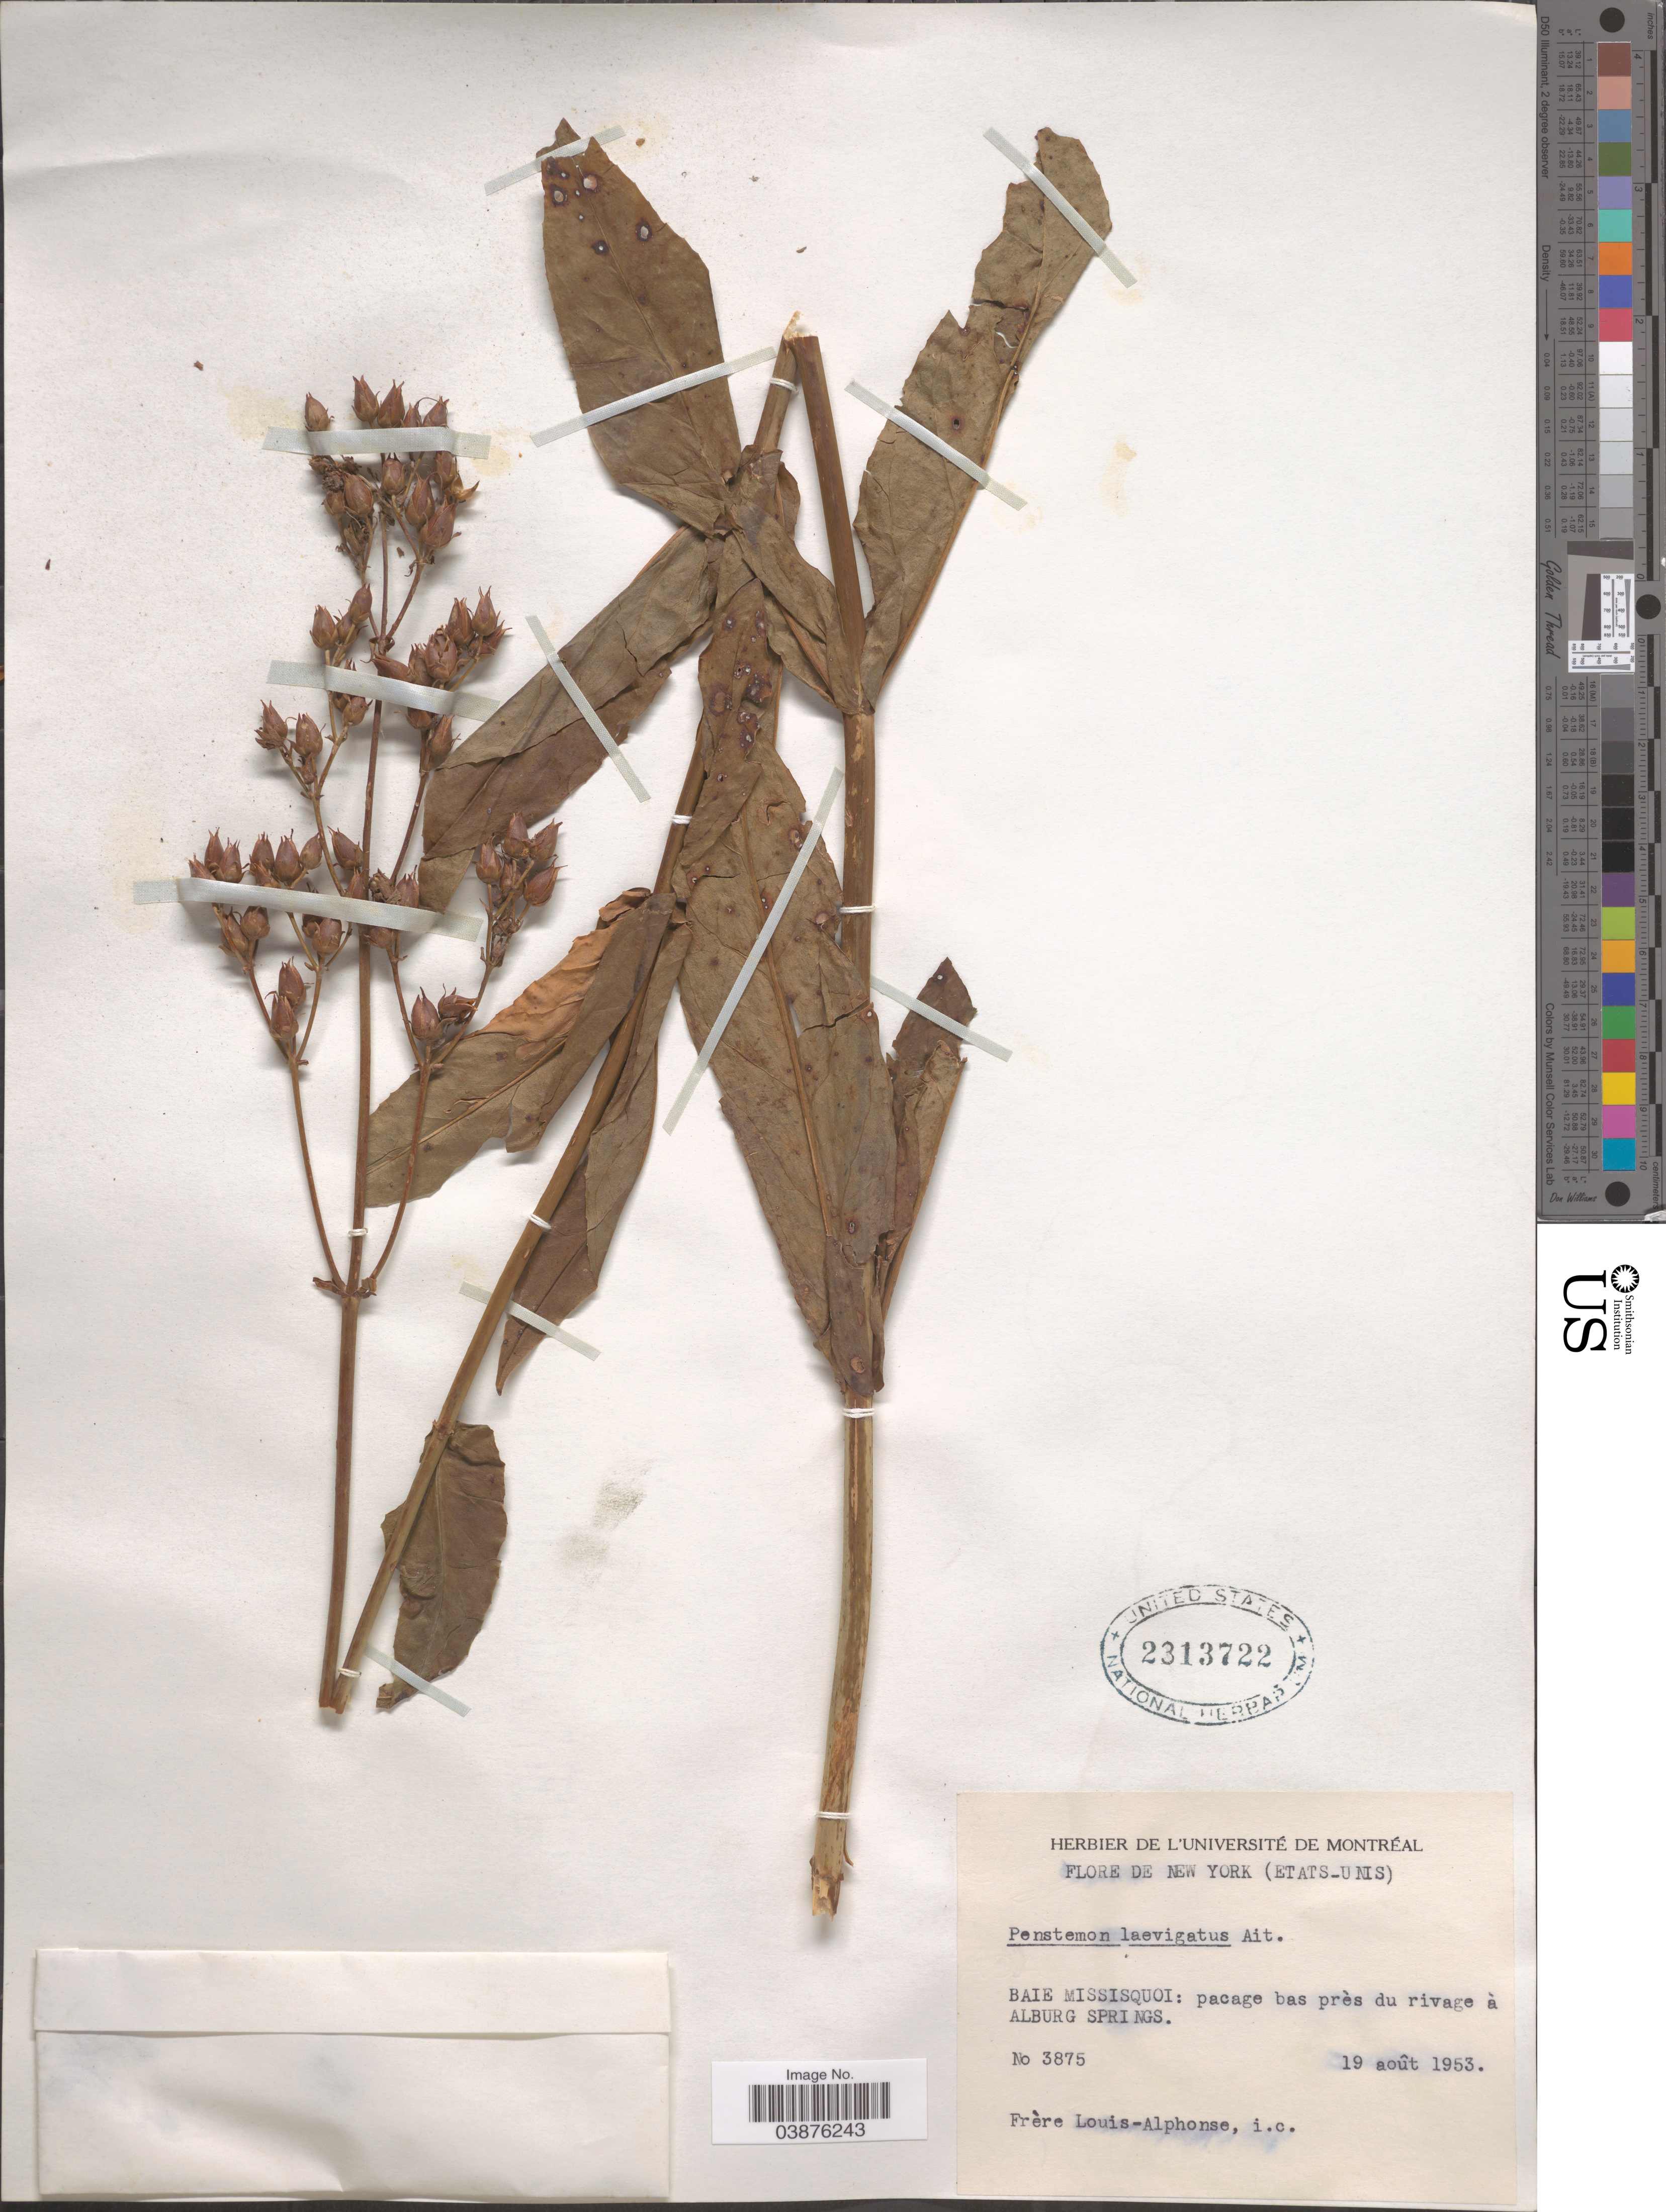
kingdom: Plantae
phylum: Tracheophyta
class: Magnoliopsida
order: Lamiales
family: Plantaginaceae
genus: Penstemon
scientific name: Penstemon laevigatus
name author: Aiton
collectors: F. Louis-Alphonse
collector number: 3875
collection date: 1953-08-19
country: United States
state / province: New York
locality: New York (Etats_Unis) Baie Missiquoi: pacage bas près du rivage à Alburg Springs.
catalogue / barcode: US 2313722